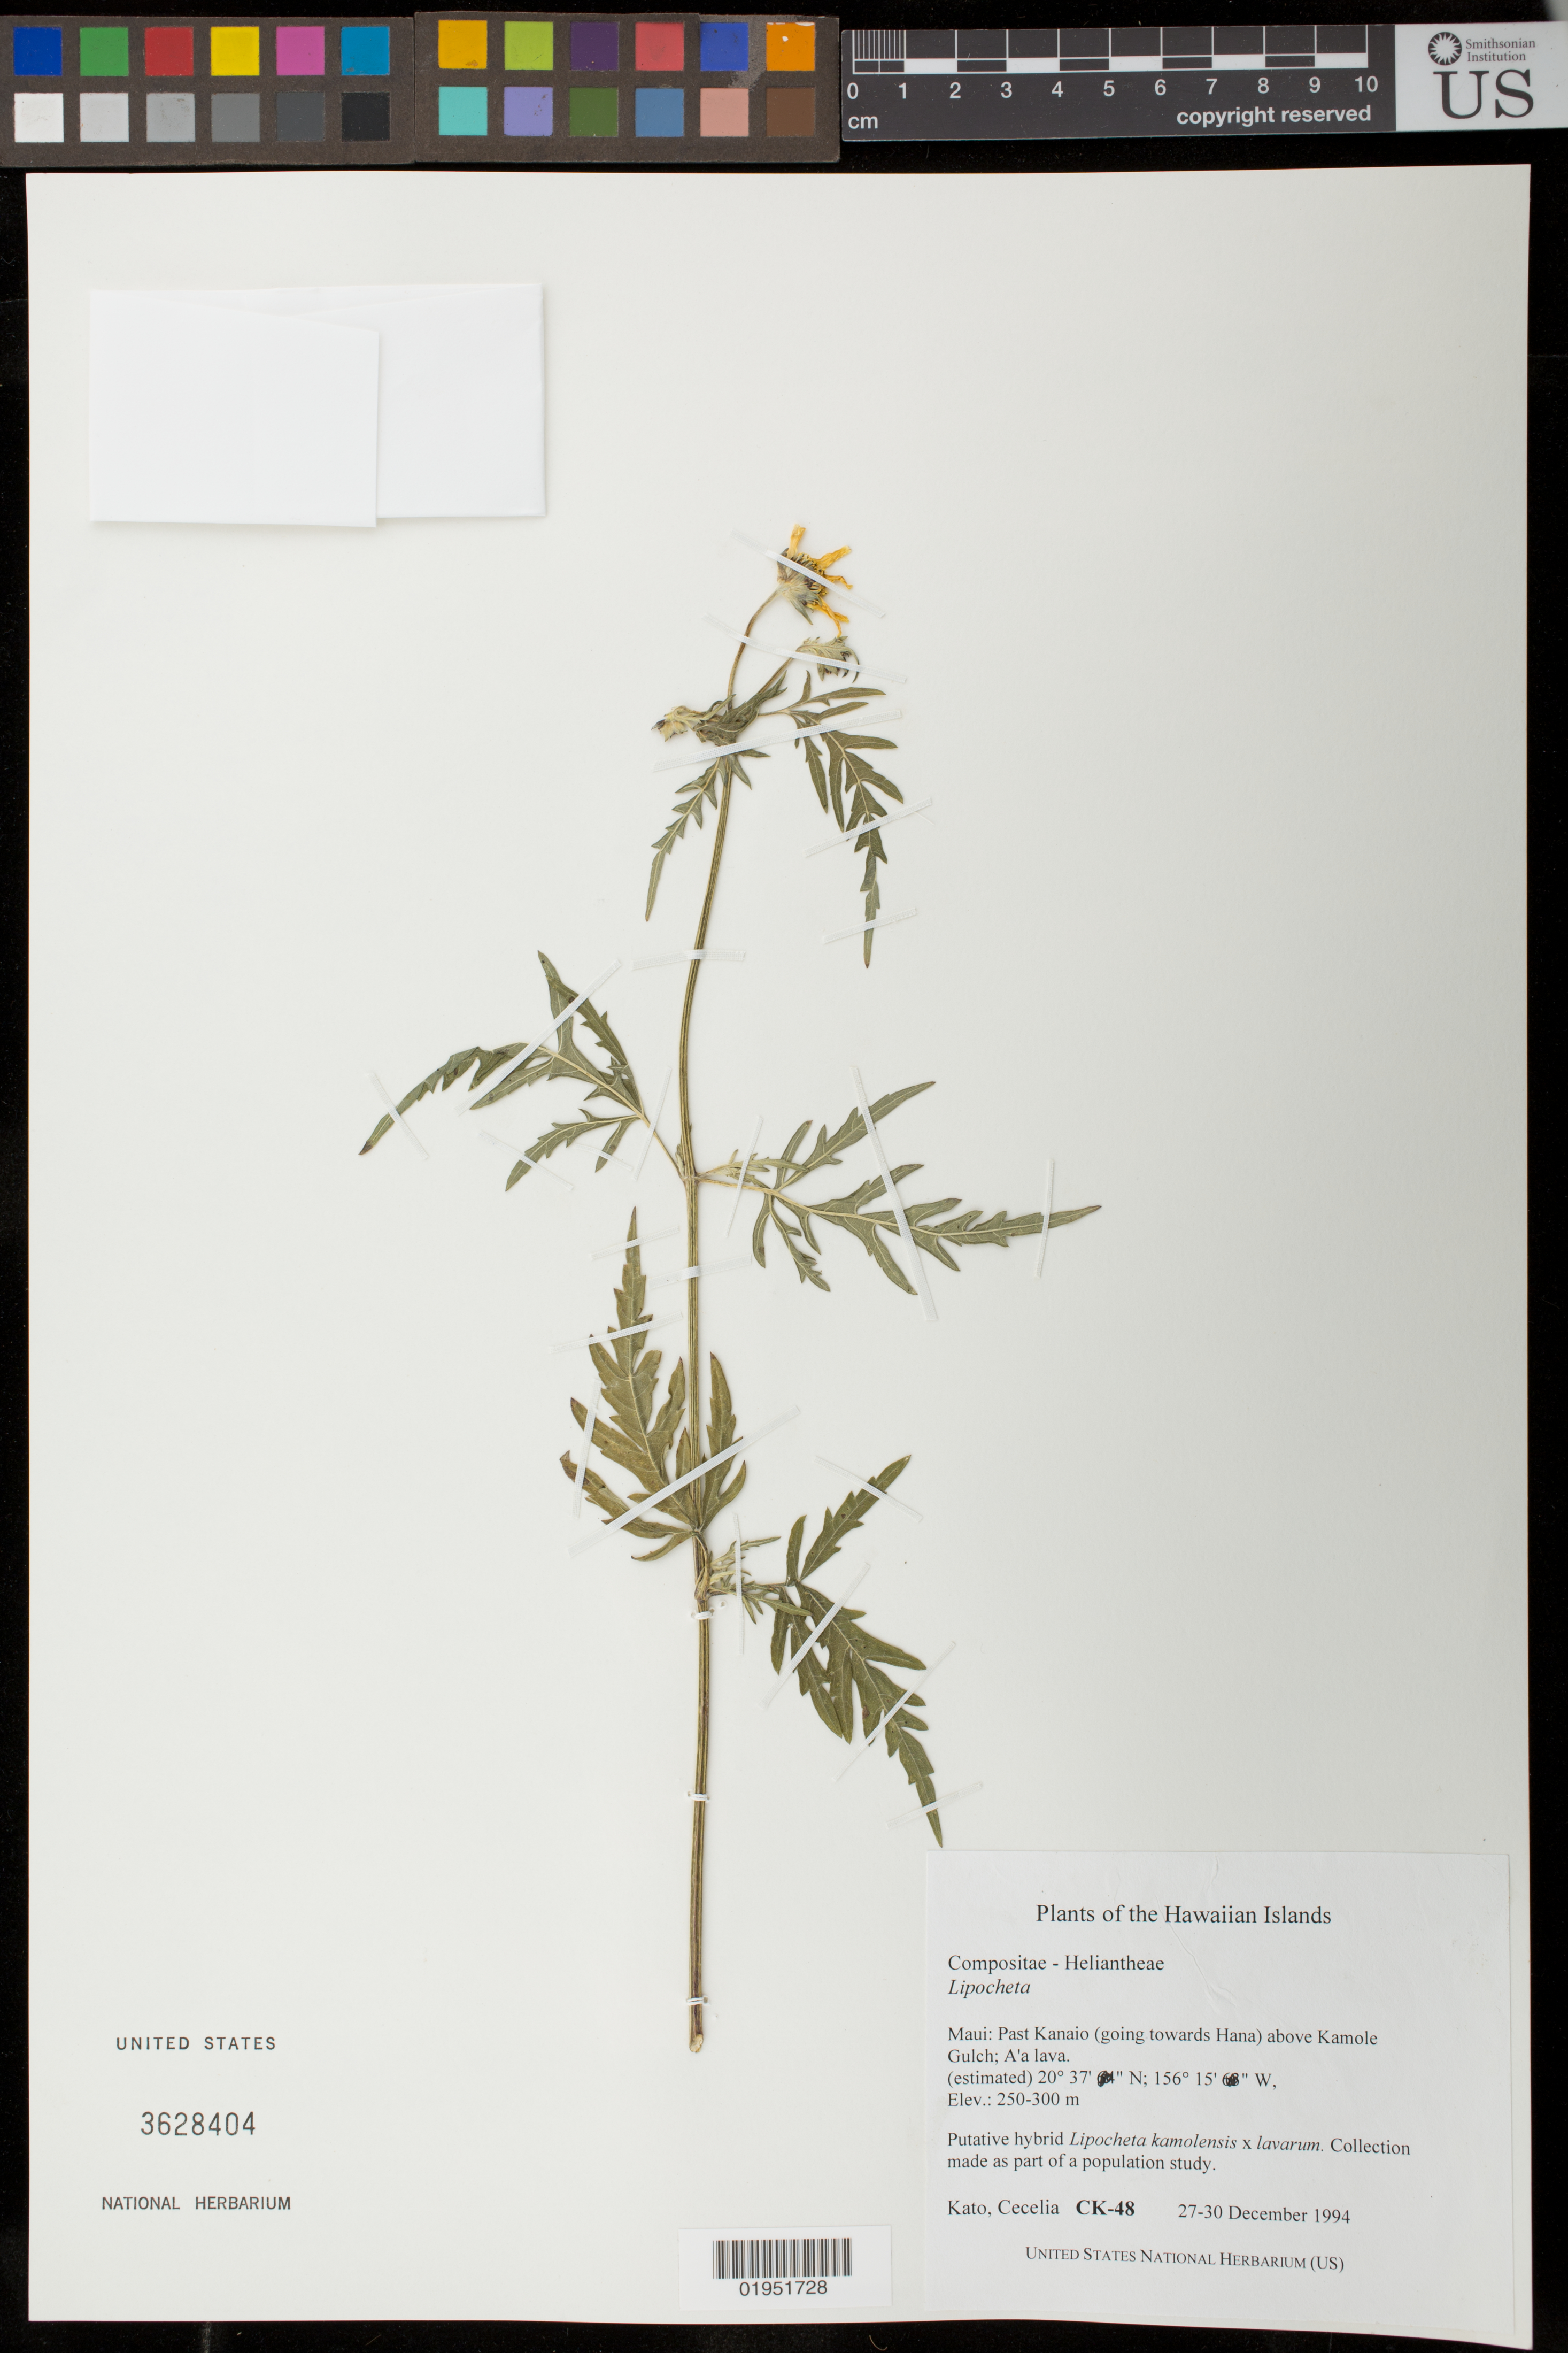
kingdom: Plantae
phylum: Tracheophyta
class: Magnoliopsida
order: Asterales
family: Asteraceae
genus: Lipochaeta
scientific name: Lipochaeta sp.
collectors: C. Kato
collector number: CK-48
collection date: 1994-12-27/1994-12-30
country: United States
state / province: Hawaii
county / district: Maui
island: Maui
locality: Past Kanaio (Going towards Hana) above Kamole Gulch; A'a lava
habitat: A'a lava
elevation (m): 250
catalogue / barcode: US 3628404